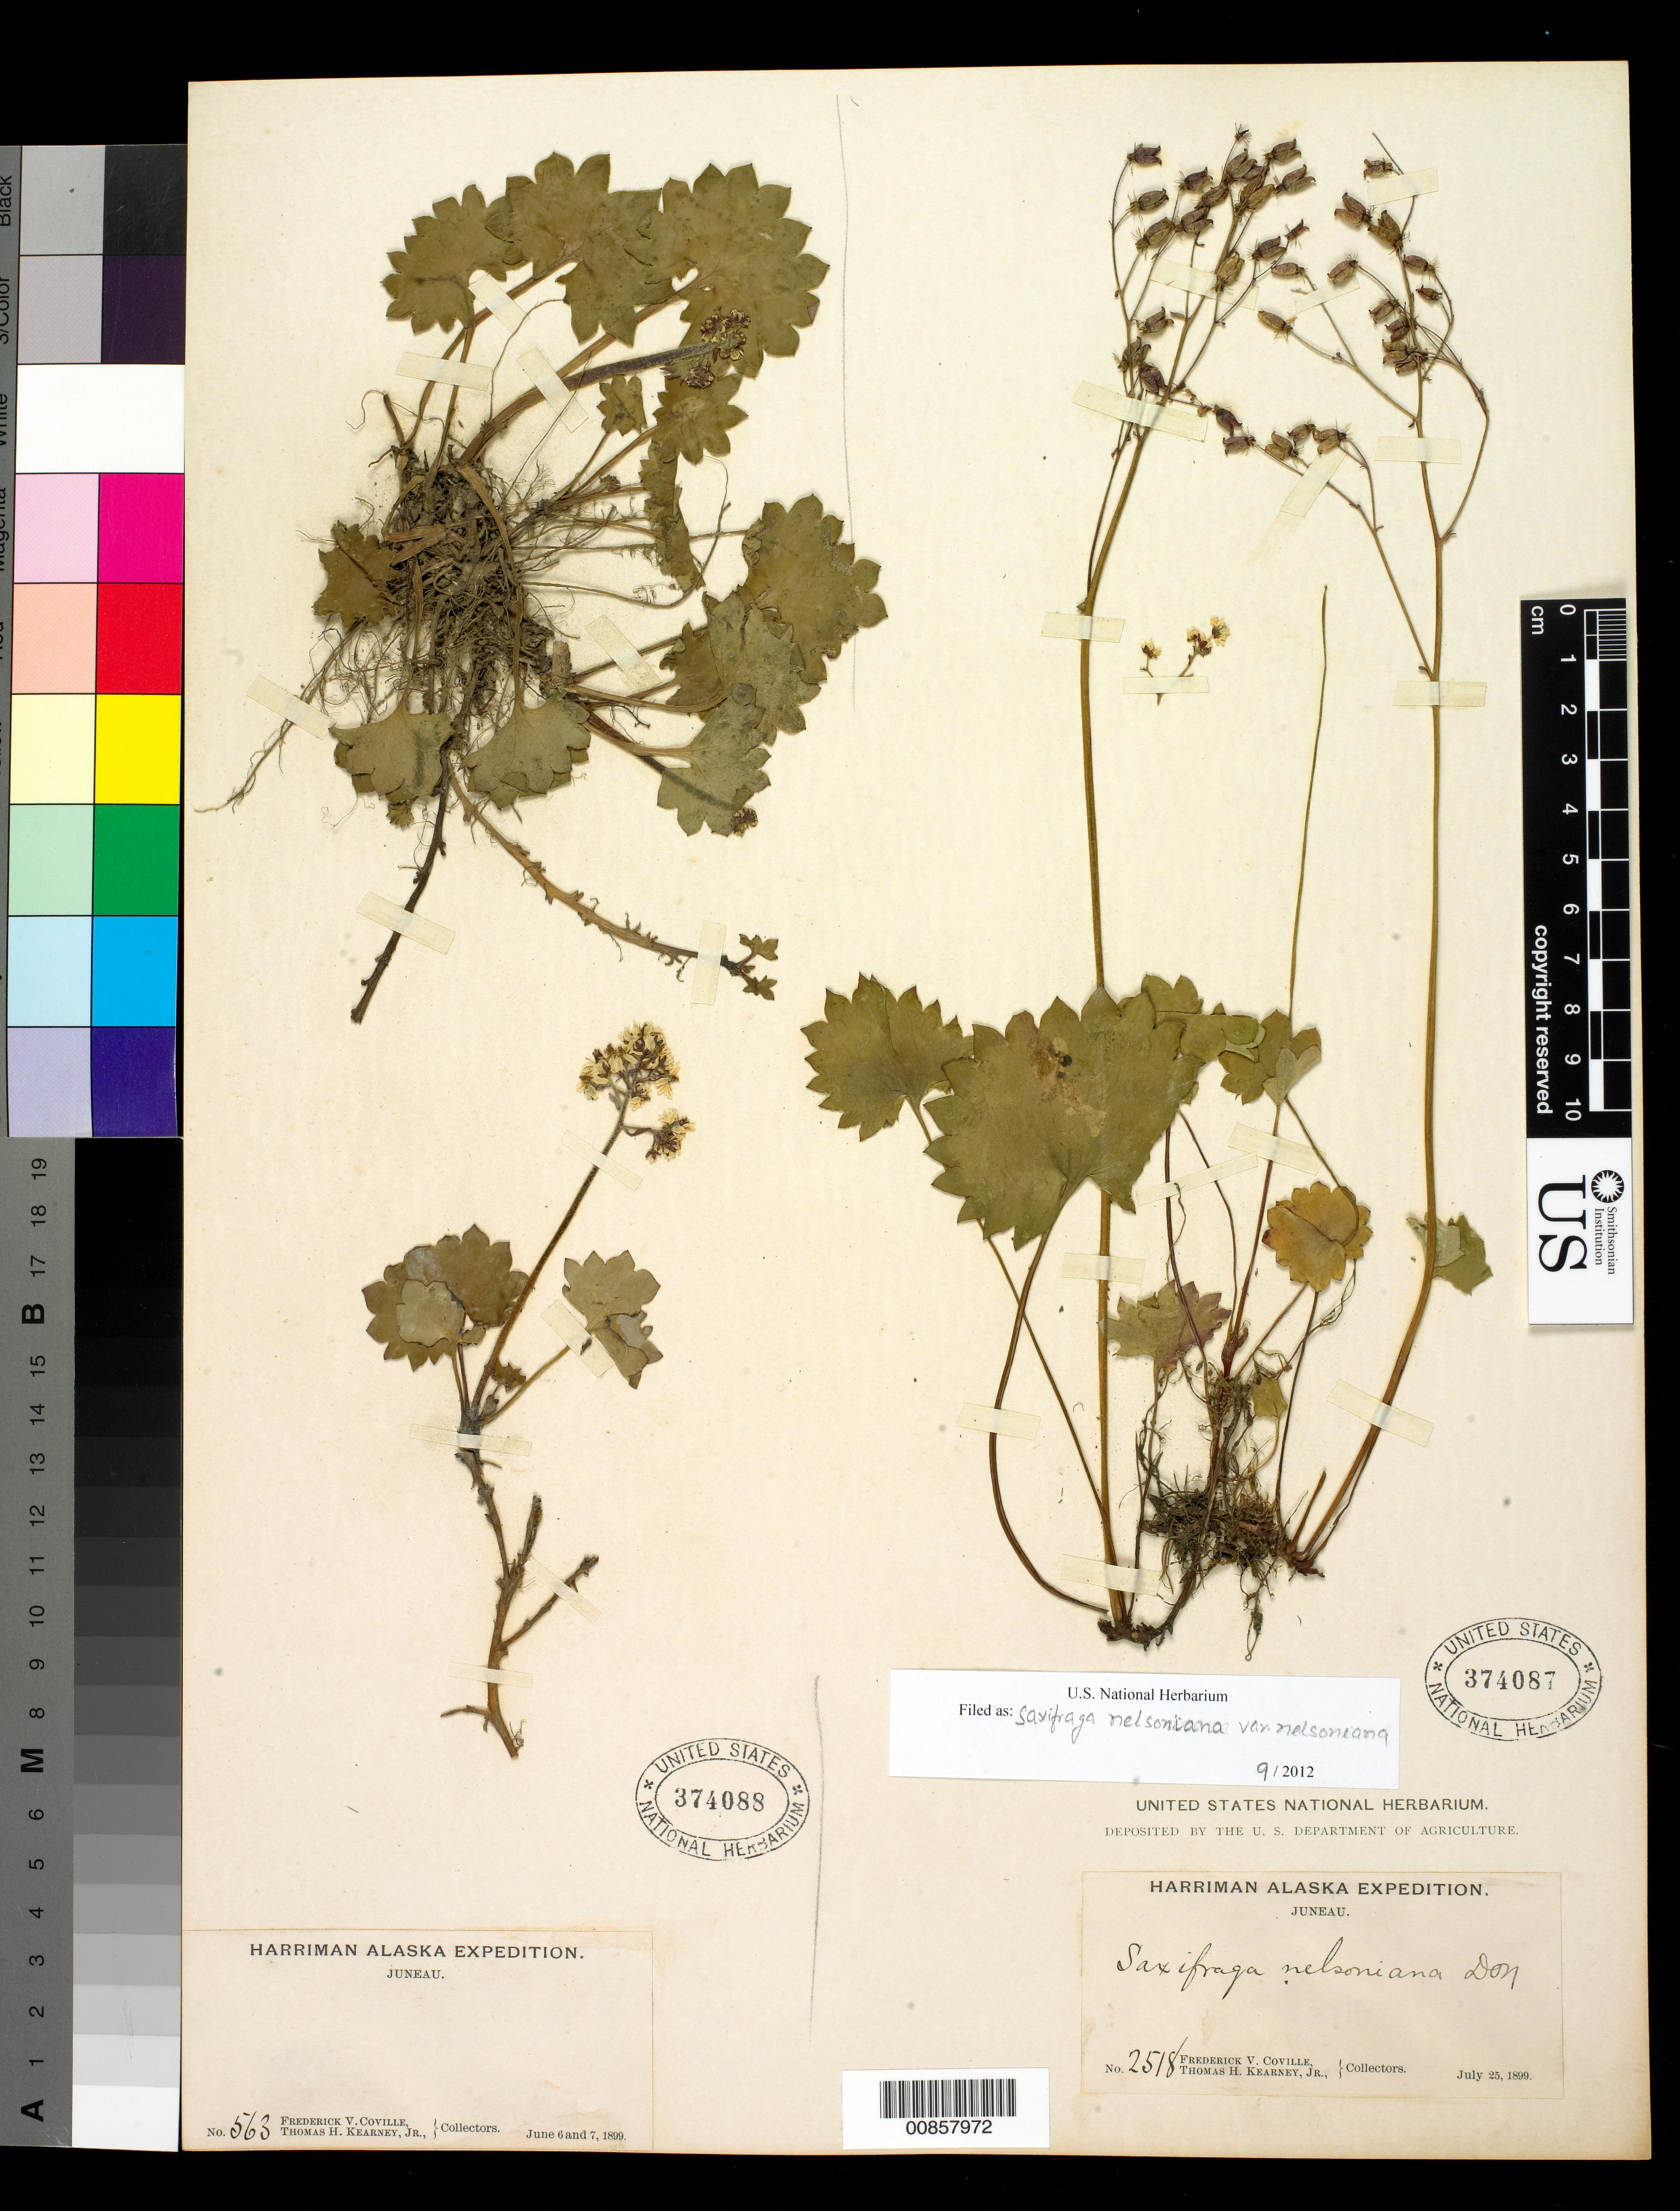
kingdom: Plantae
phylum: Tracheophyta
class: Magnoliopsida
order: Saxifragales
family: Saxifragaceae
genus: Micranthes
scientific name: Micranthes nelsoniana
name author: (D. Don) Small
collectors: F. V. Coville & T. H. Kearney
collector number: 2518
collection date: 1899-07-25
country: United States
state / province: Alaska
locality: Juneau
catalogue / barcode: US 374087